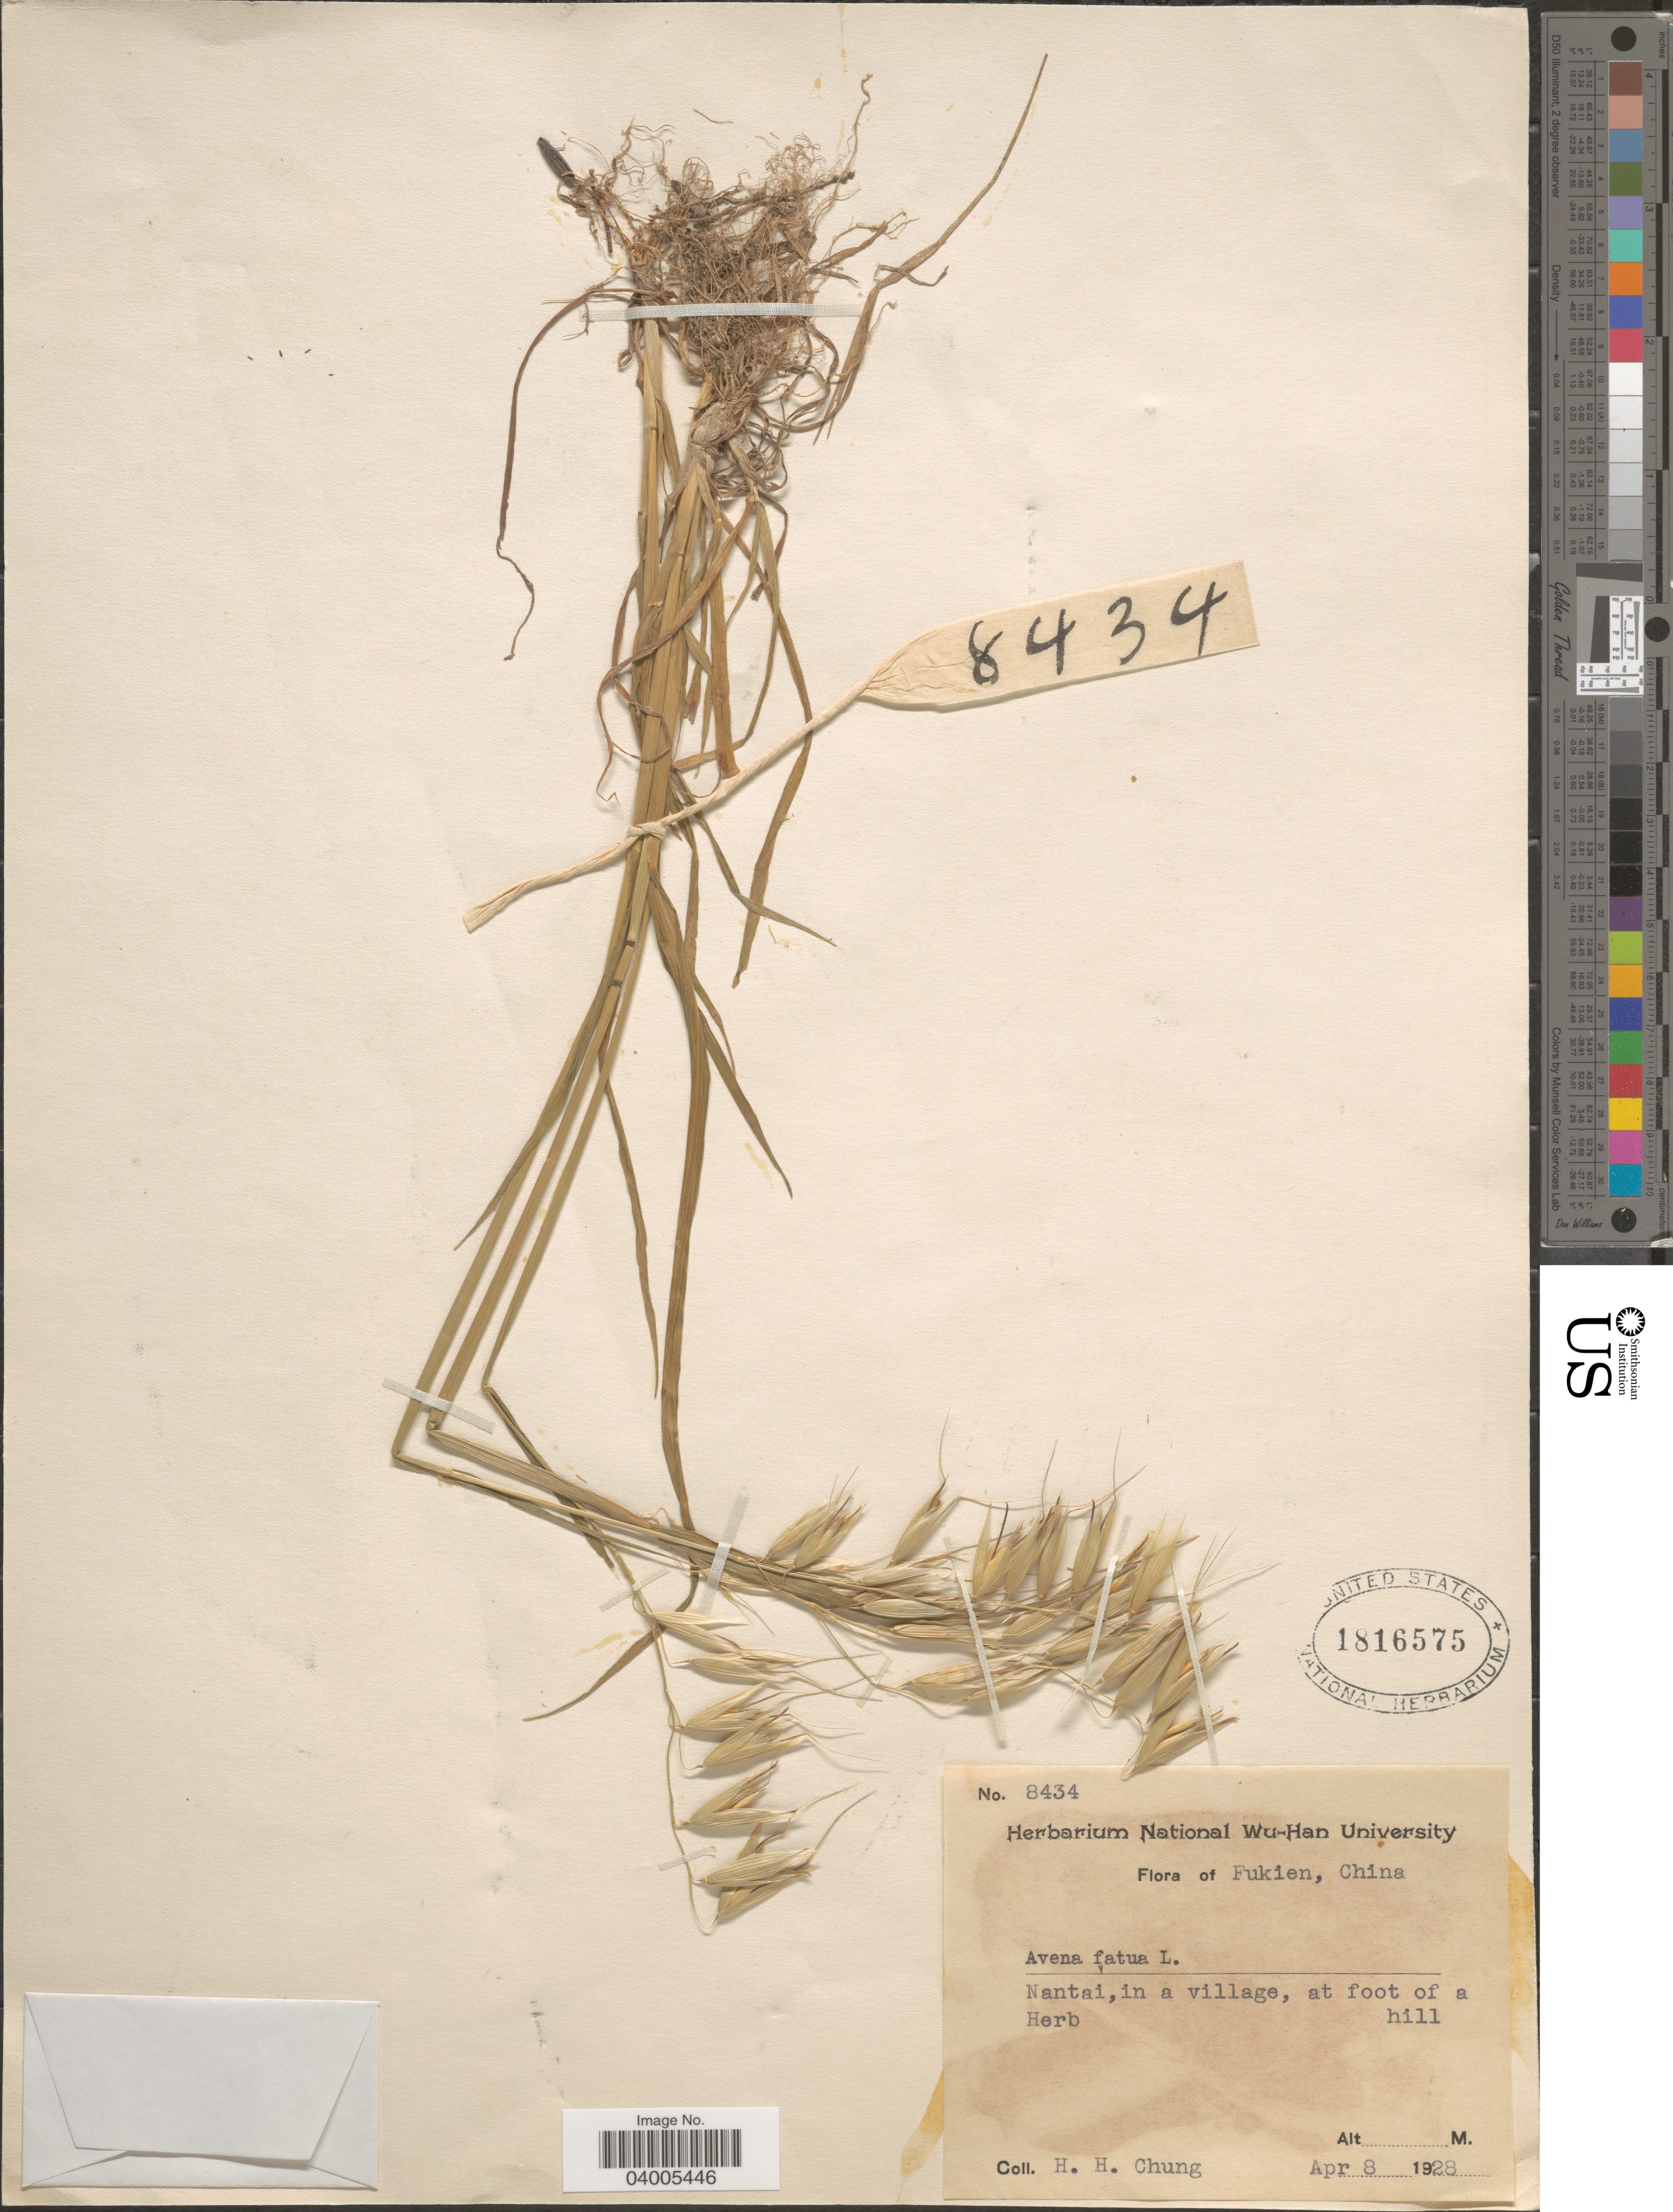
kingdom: Plantae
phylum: Tracheophyta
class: Liliopsida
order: Poales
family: Poaceae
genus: Avena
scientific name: Avena fatua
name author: L.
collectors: H. Chung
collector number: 8434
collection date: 1928-04-08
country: China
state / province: Fujian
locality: Fukien. Nantai, in a village, at foot of a hill.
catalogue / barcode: US 1816575